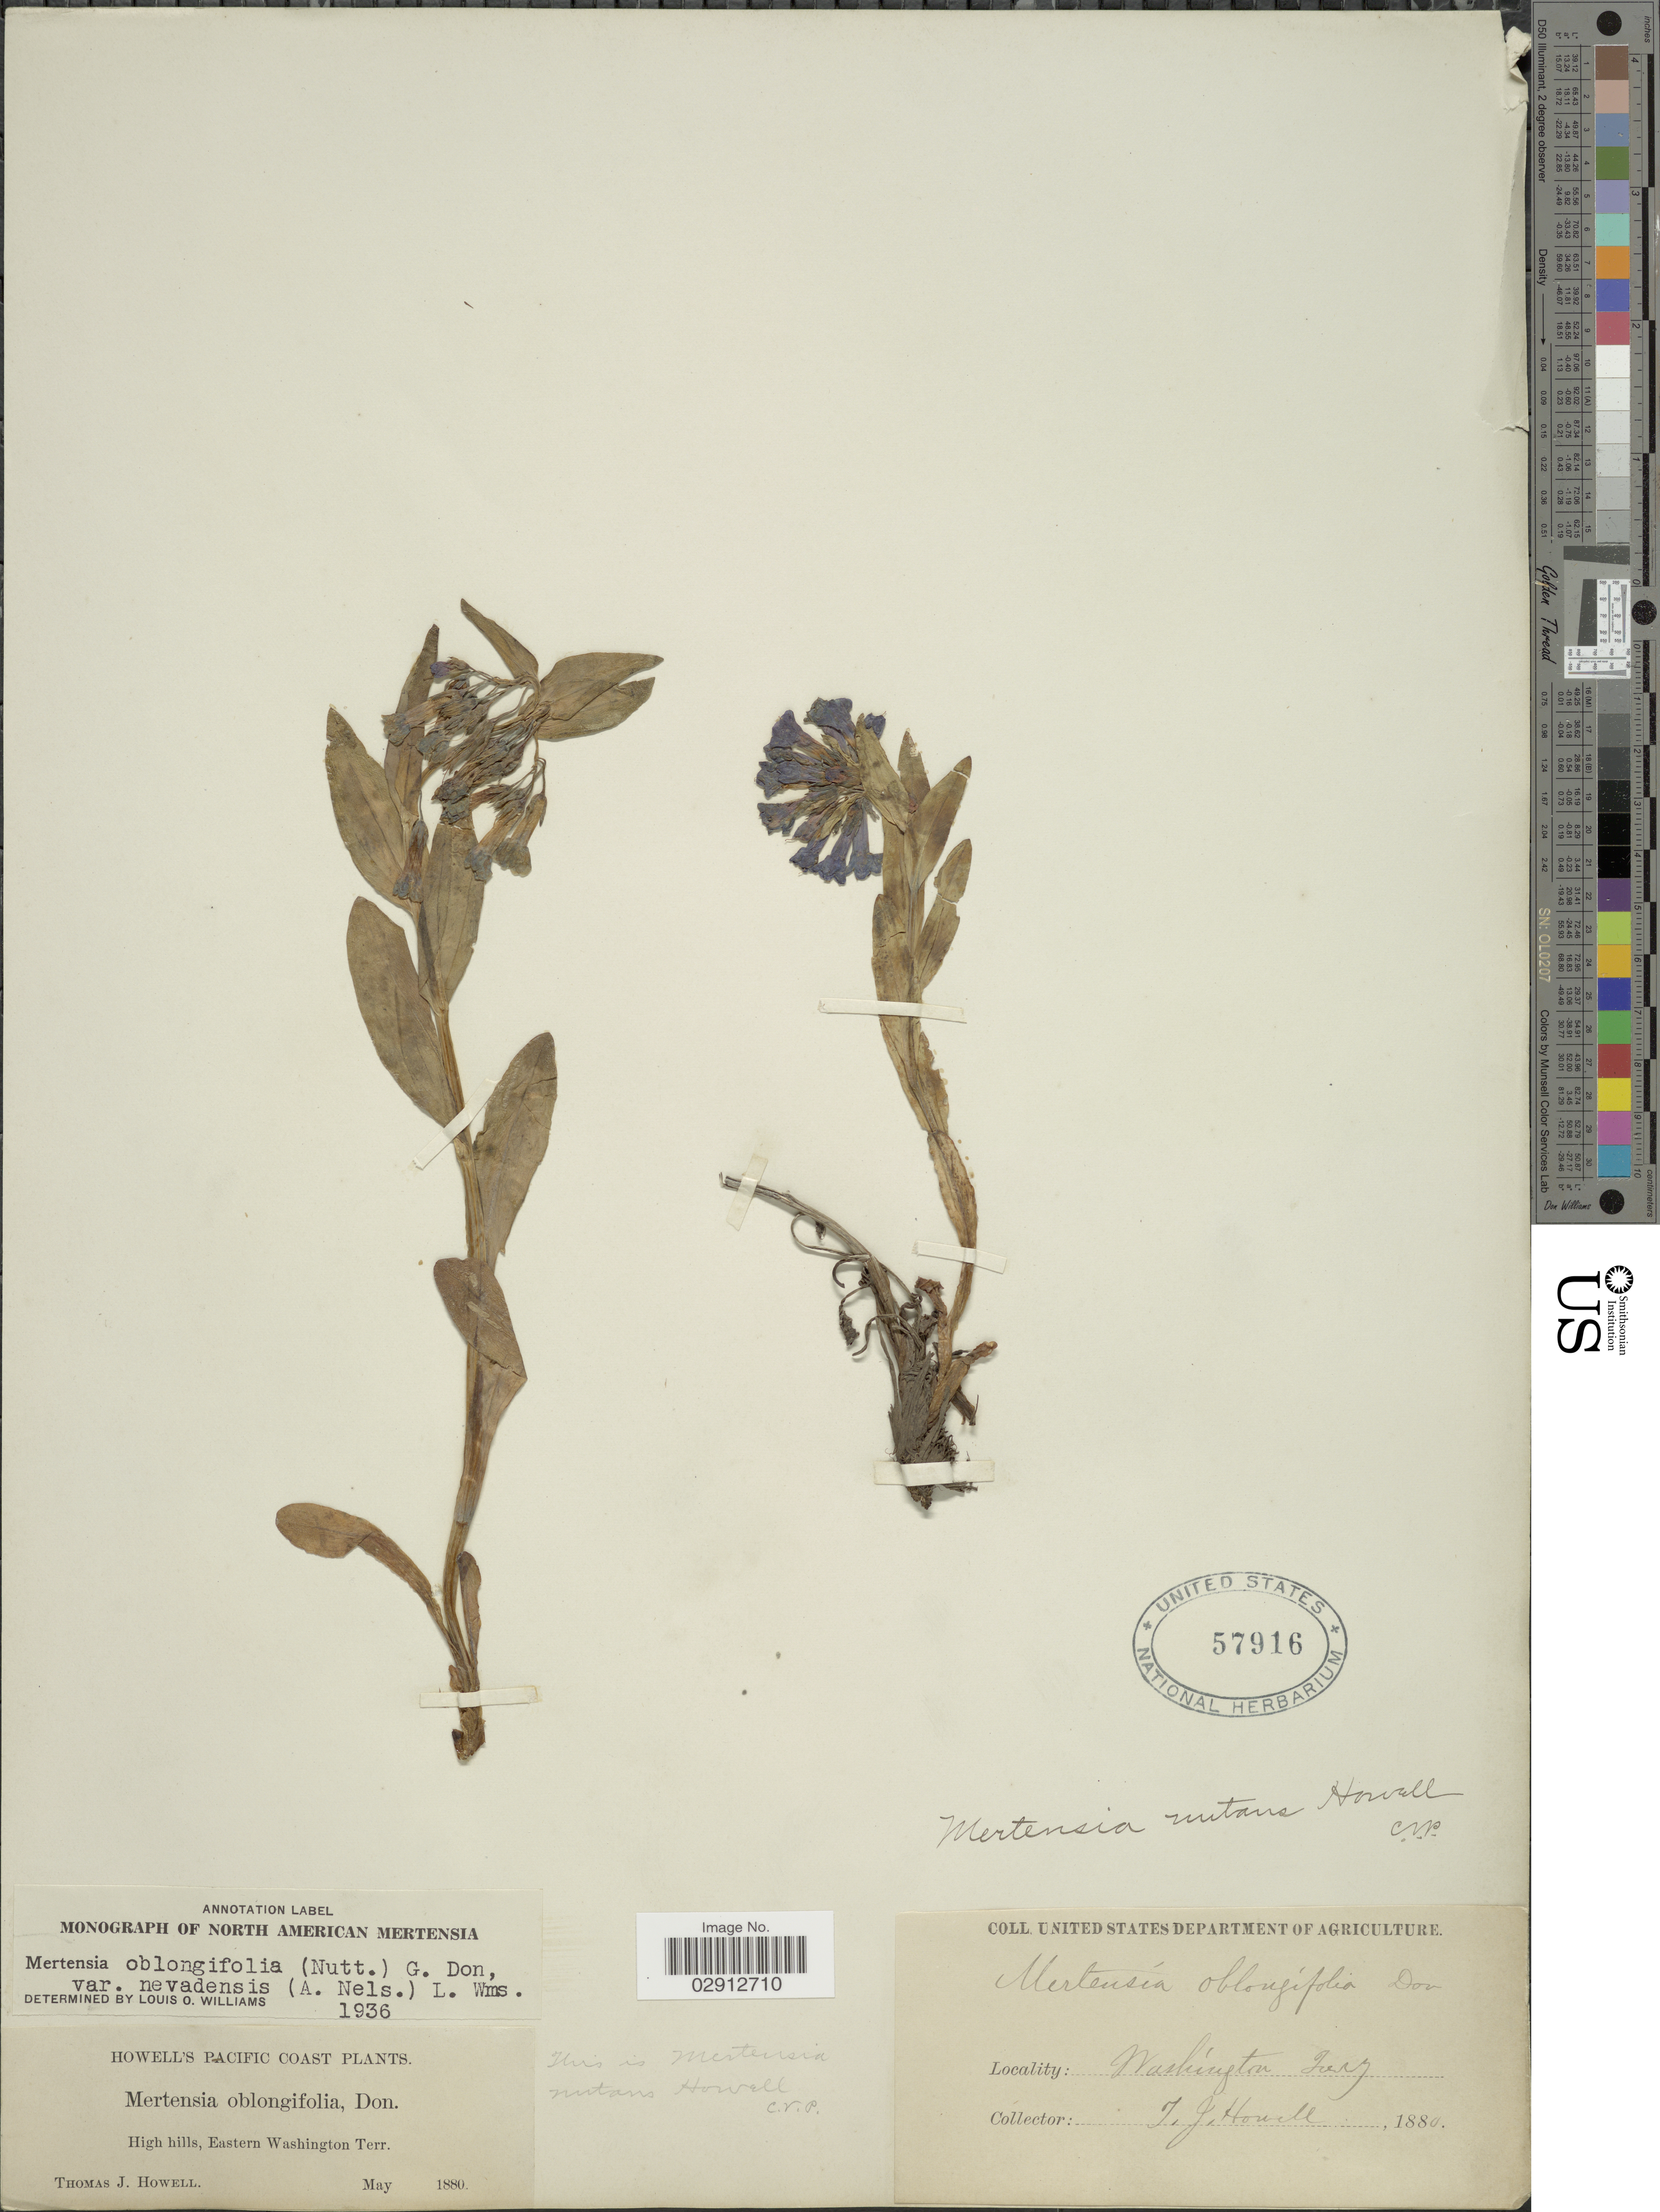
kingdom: Plantae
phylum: Tracheophyta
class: Magnoliopsida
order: Boraginales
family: Boraginaceae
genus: Mertensia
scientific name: Mertensia oblongifolia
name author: (Nutt.) G. Don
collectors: T. J. Howell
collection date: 1880-05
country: United States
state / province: Washington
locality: Pacific Coast. Eastern Washington Terr.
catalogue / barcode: US 57916